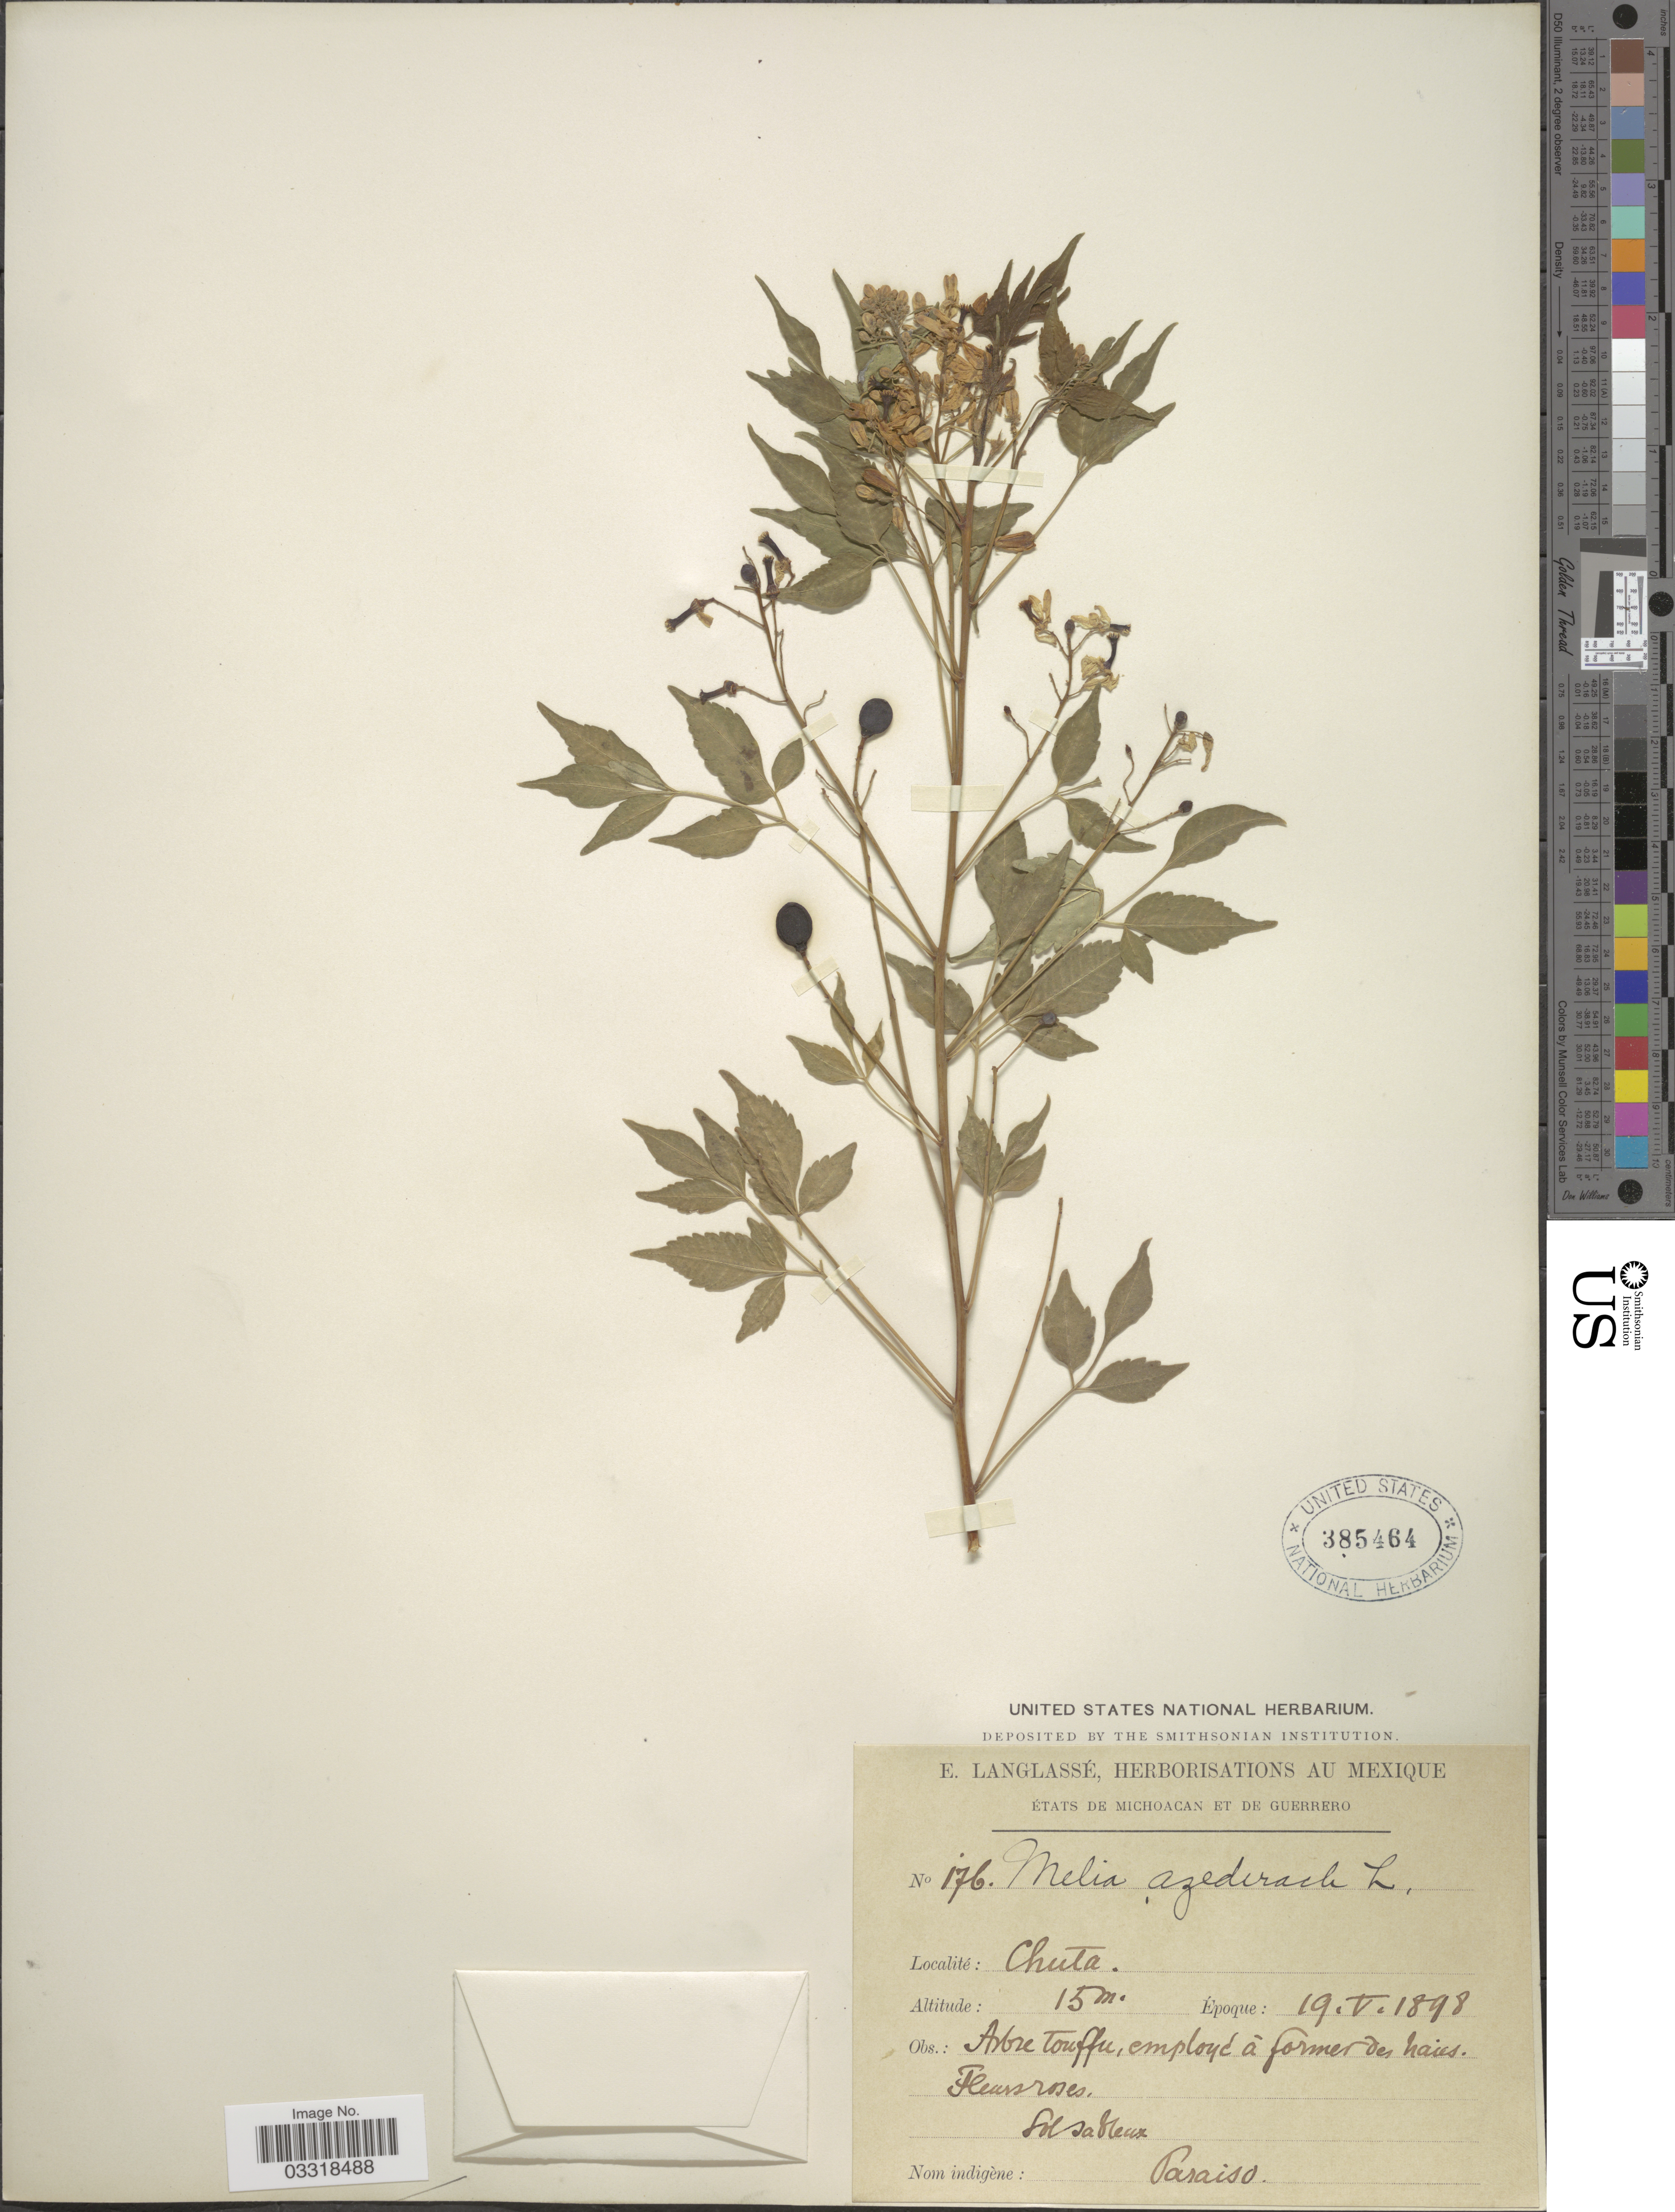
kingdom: Plantae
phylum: Tracheophyta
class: Magnoliopsida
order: Sapindales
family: Meliaceae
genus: Melia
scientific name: Melia azedarach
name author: L.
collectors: E. Langlassé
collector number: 176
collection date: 1898-05-19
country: Mexico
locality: États de Michoacan et de Guerrero. Chuta.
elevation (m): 15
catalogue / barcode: US 385464